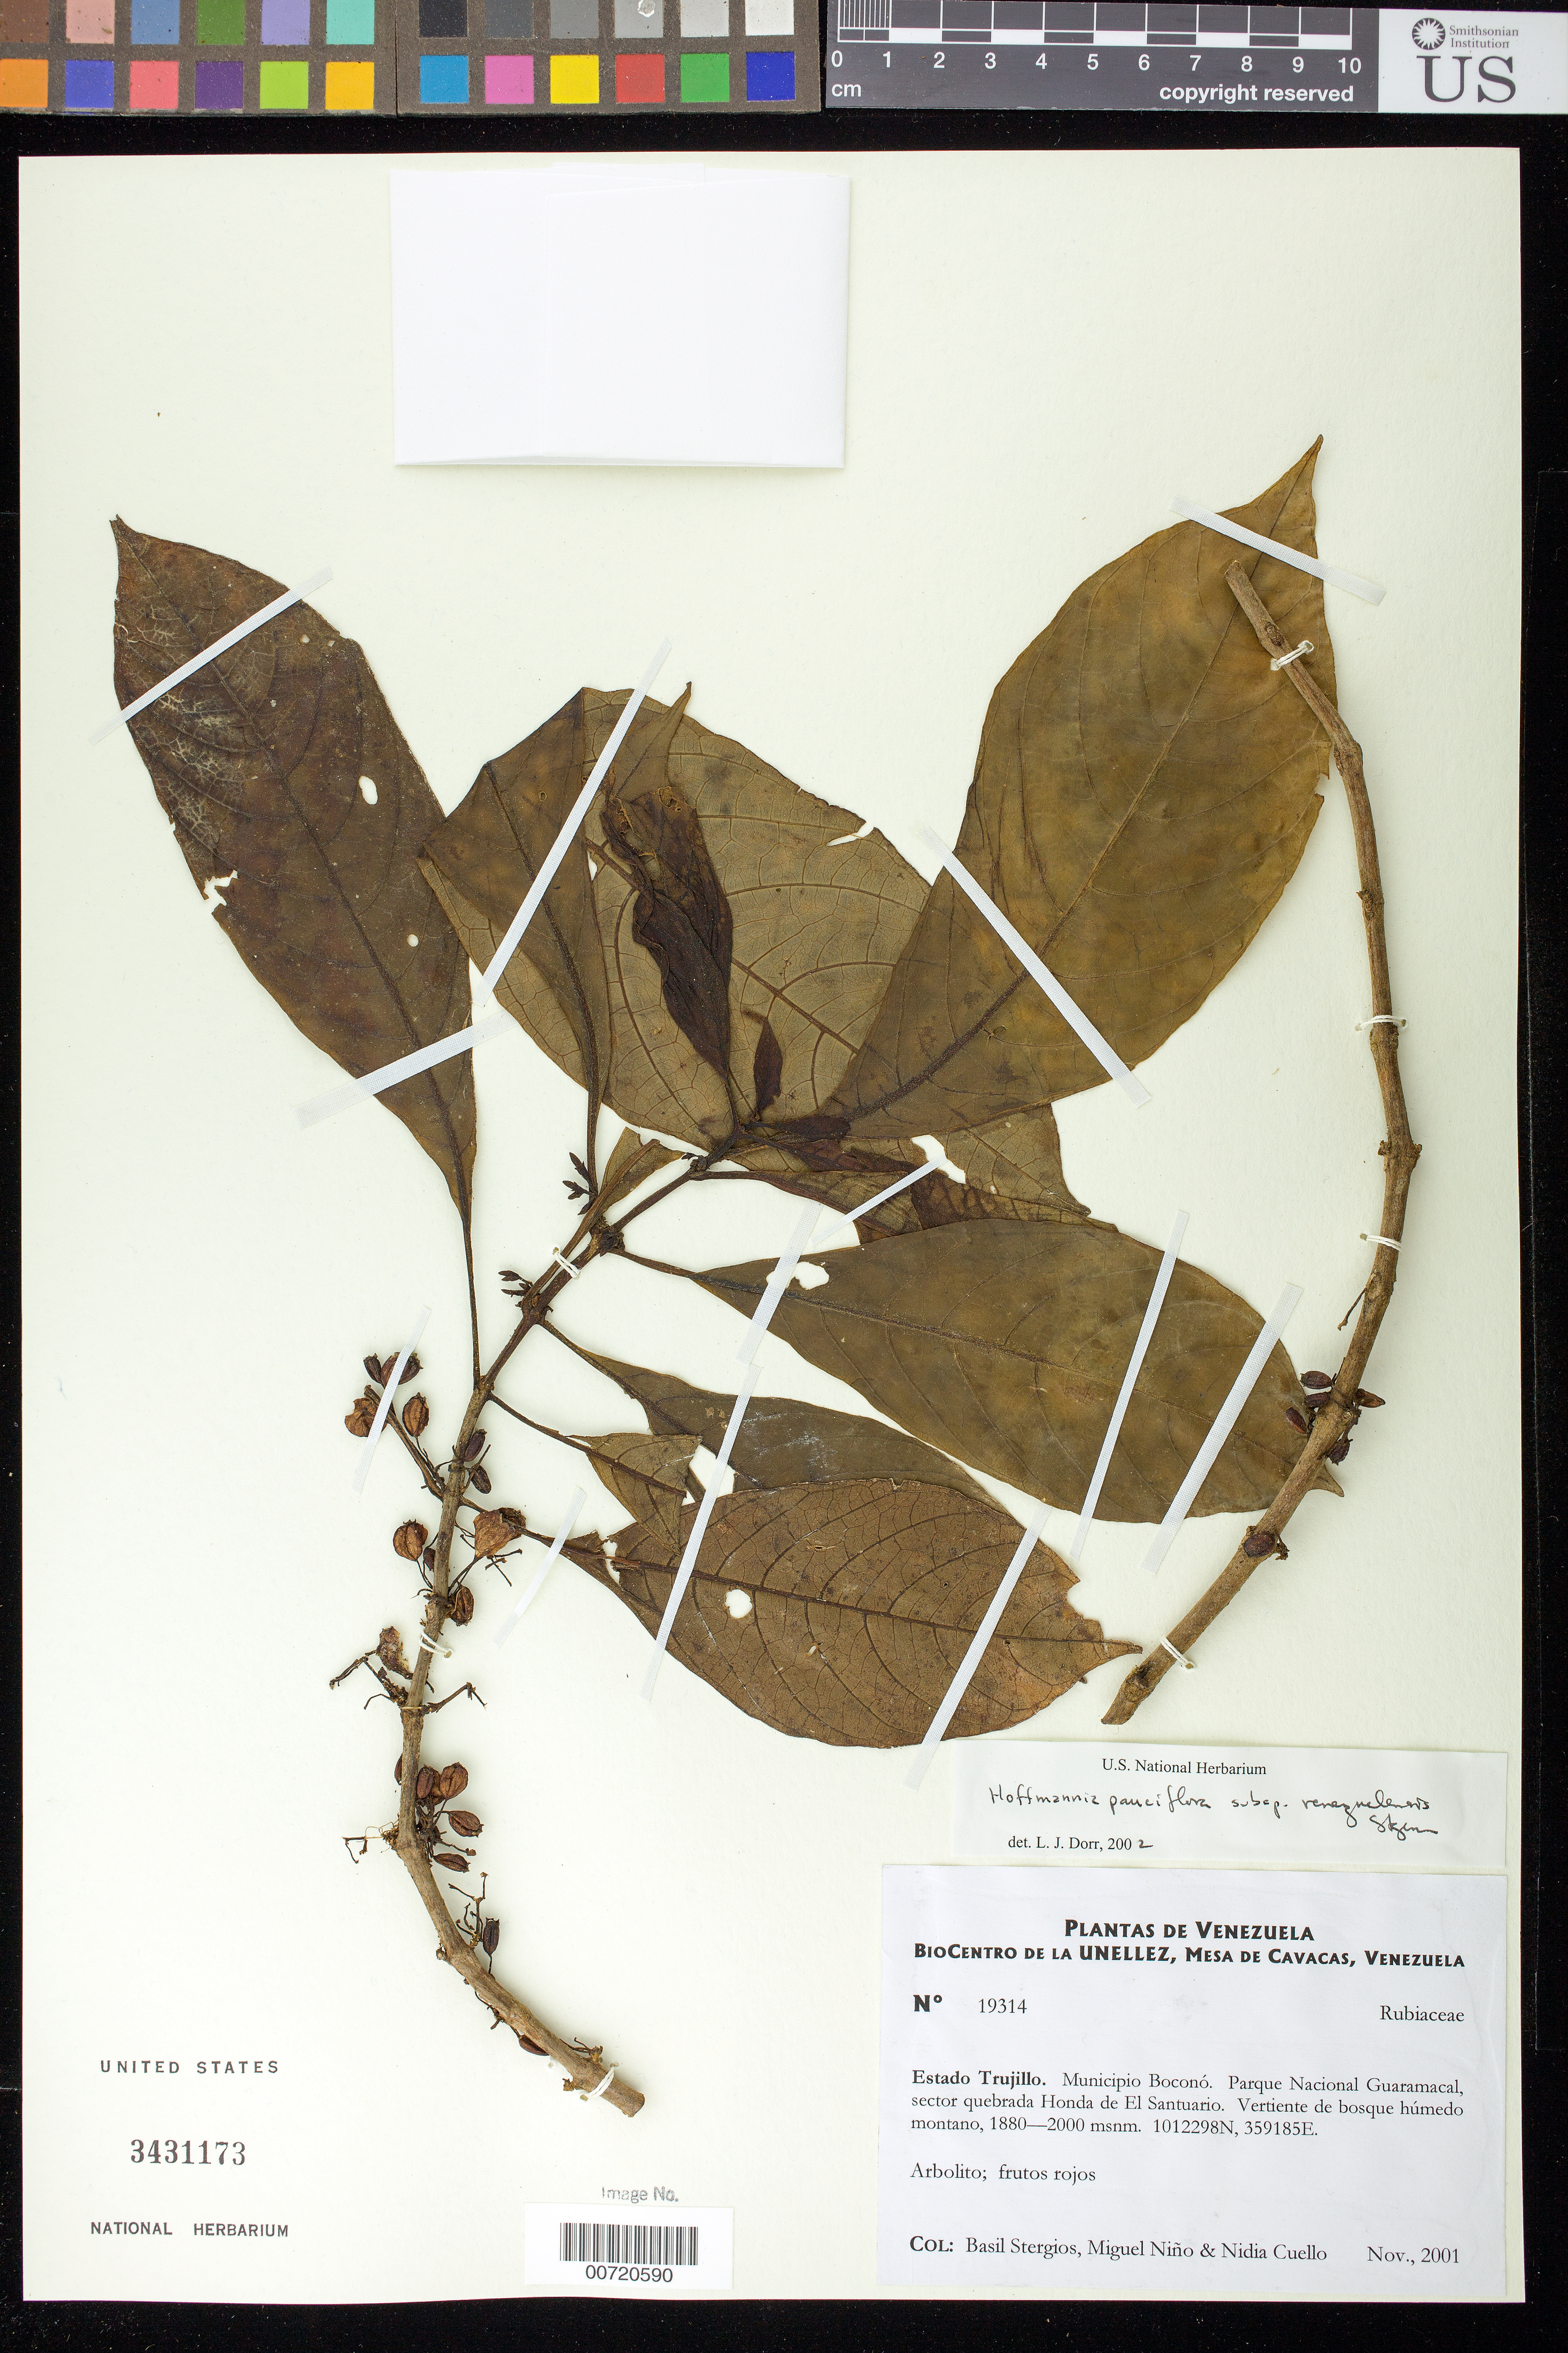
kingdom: Plantae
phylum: Tracheophyta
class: Magnoliopsida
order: Gentianales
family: Rubiaceae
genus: Hoffmannia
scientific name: Hoffmannia pauciflora subsp. venezuelensis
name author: Standl.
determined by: Dorr, L. J., (BOT), Smithsonian Institution - National Museum of Natural History (UNITED STATES)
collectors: B. G. Stergios, S. M. Niño & N. L. Cuello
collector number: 19314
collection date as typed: Nov 2001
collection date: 2001-11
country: Venezuela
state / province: Trujillo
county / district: Boconó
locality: Parque Nacional Guaramacal. Sector quebrada Honda de El Santuario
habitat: Vertiente de bosque húmedo montano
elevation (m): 1880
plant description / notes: PORT, US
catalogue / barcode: US 3431173